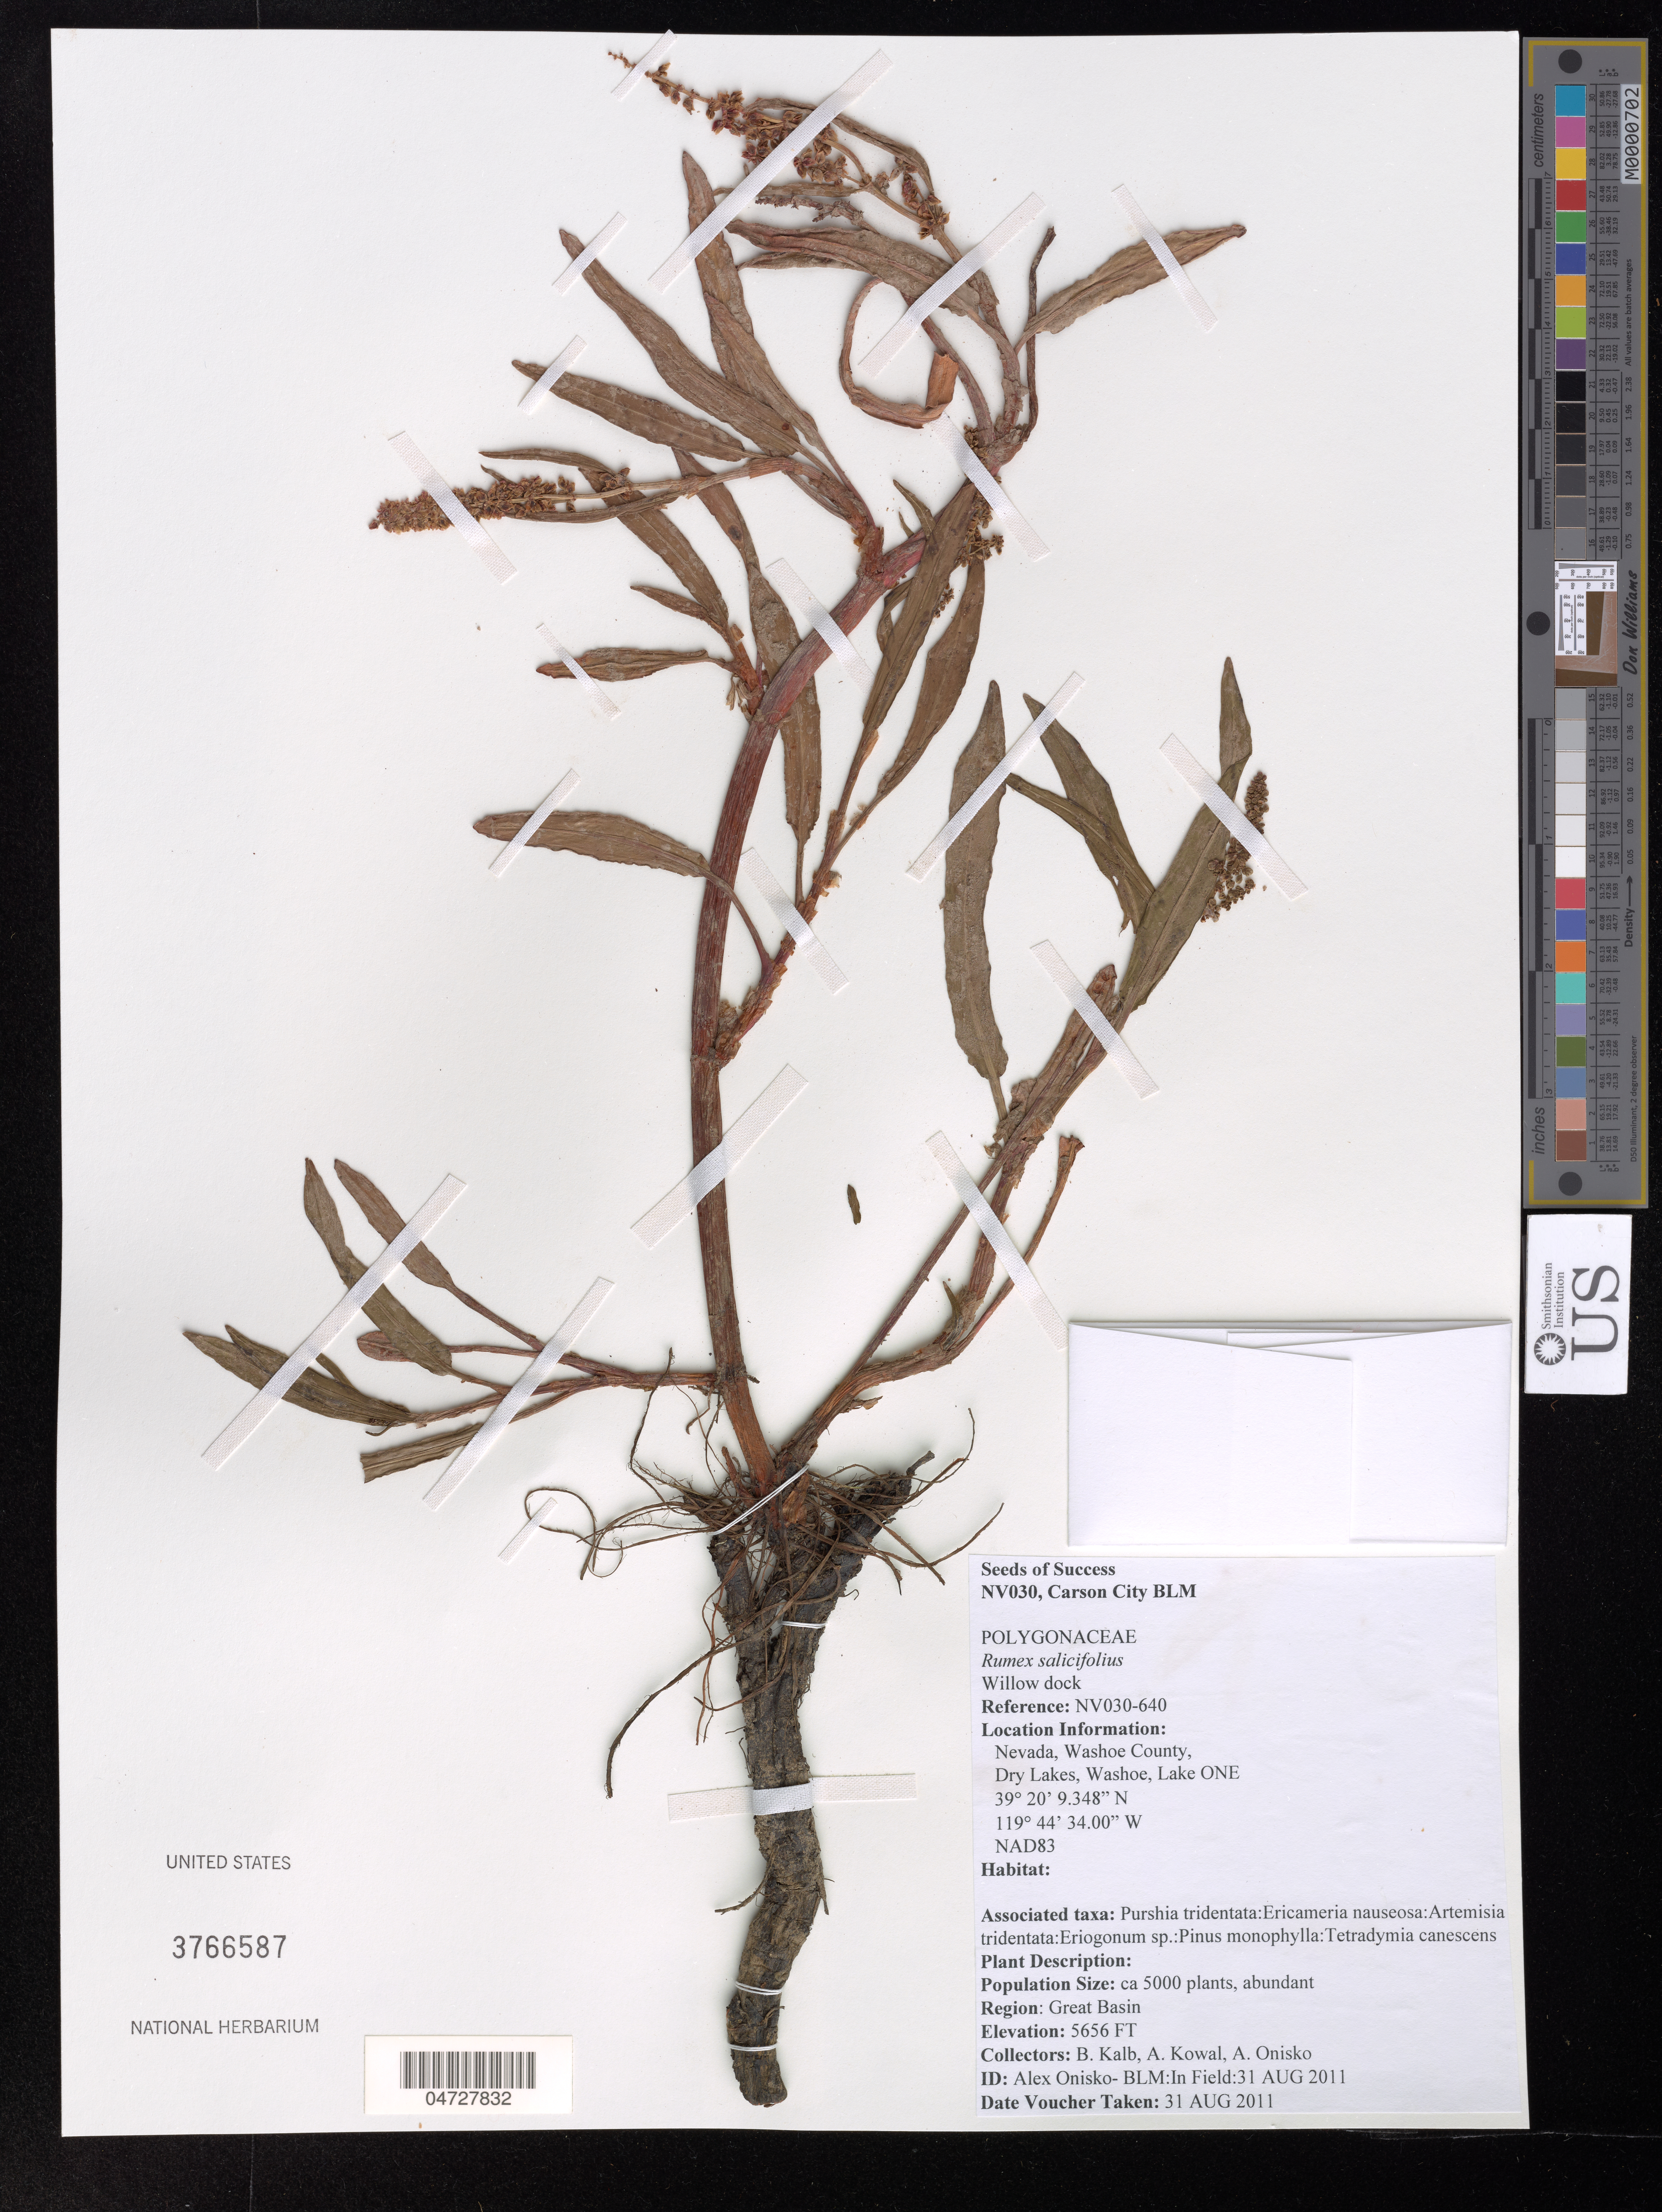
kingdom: Plantae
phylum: Tracheophyta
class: Magnoliopsida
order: Caryophyllales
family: Polygonaceae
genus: Rumex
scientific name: Rumex salicifolius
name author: Weinm.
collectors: B. Kalb, A. Kowal & A. Onisko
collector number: NV030-640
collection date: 2011-08-31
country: United States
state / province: Nevada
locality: Washoe County, Dry Lakes, Washoe, Lake ONE.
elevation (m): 1724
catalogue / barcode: US 3766587